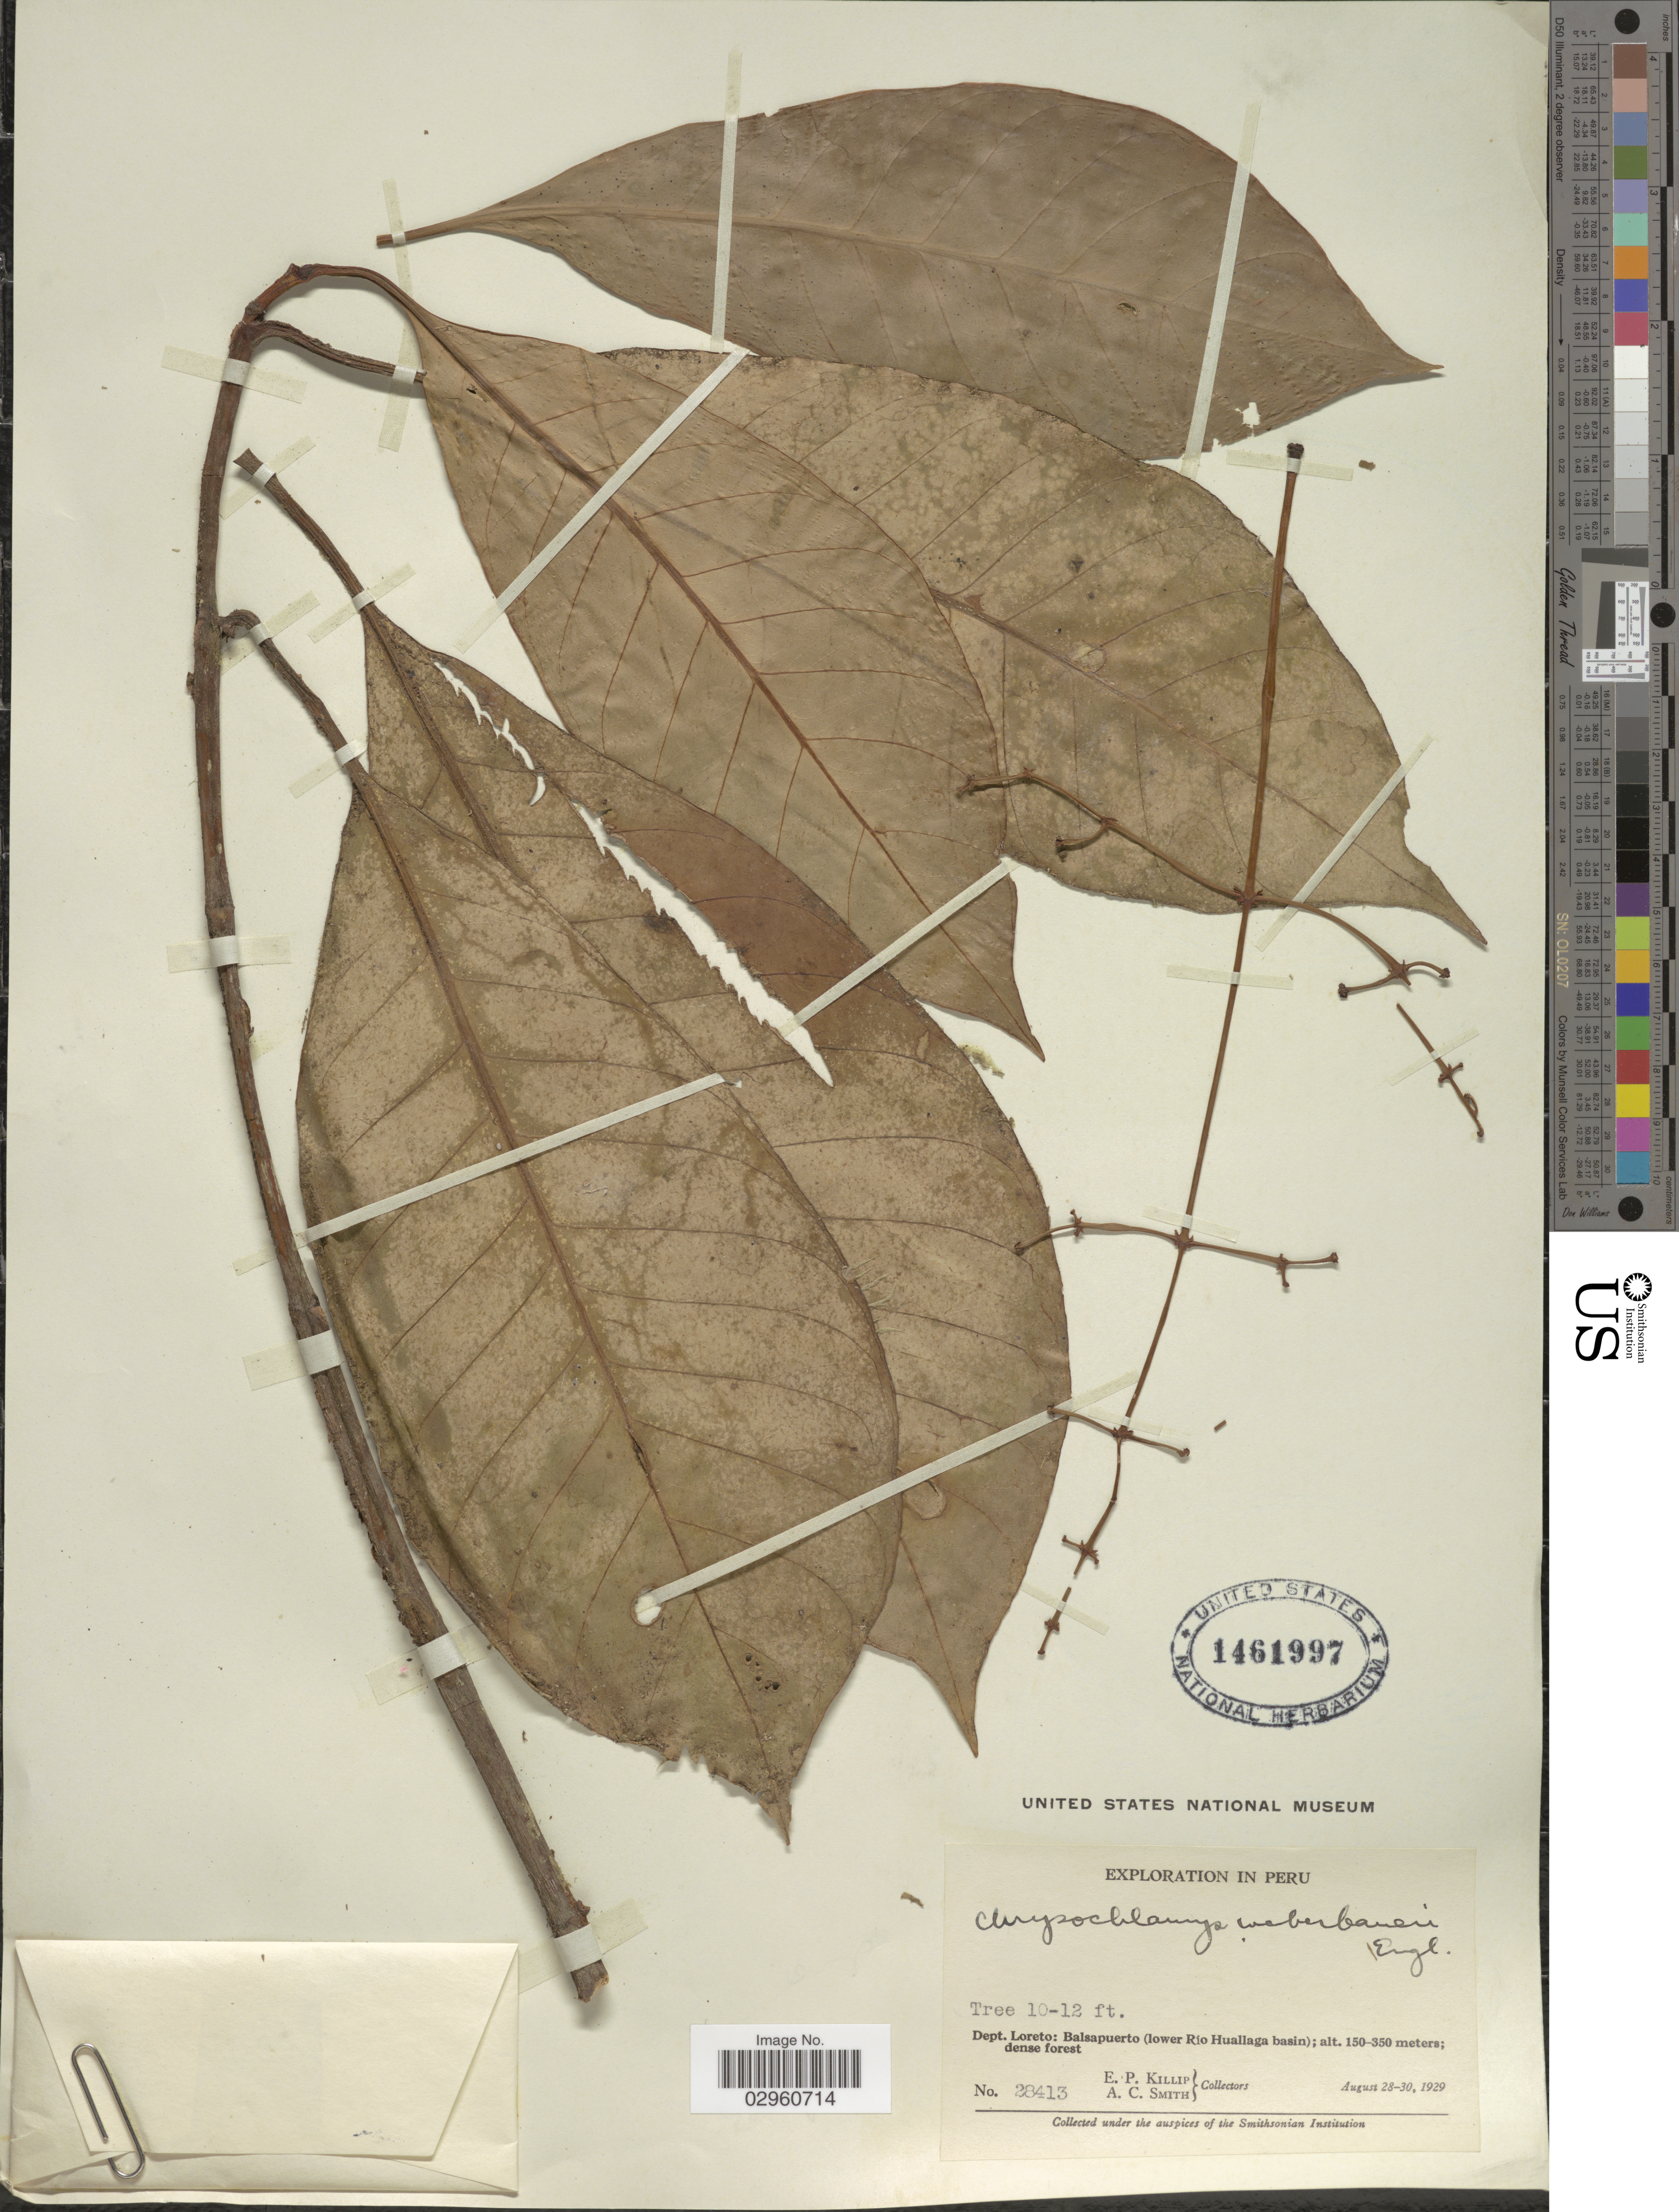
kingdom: Plantae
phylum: Tracheophyta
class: Magnoliopsida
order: Malpighiales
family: Clusiaceae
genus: Chrysochlamys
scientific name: Chrysochlamys weberbaueri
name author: Engl.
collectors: E. P. Killip & A. C. Smith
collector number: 28413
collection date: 1929-08-28/1929-08-30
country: Peru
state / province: Loreto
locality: Dept. Loreto: Balsapuerto (lower Rio Huallaga basin).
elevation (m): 150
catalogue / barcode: US 1461997